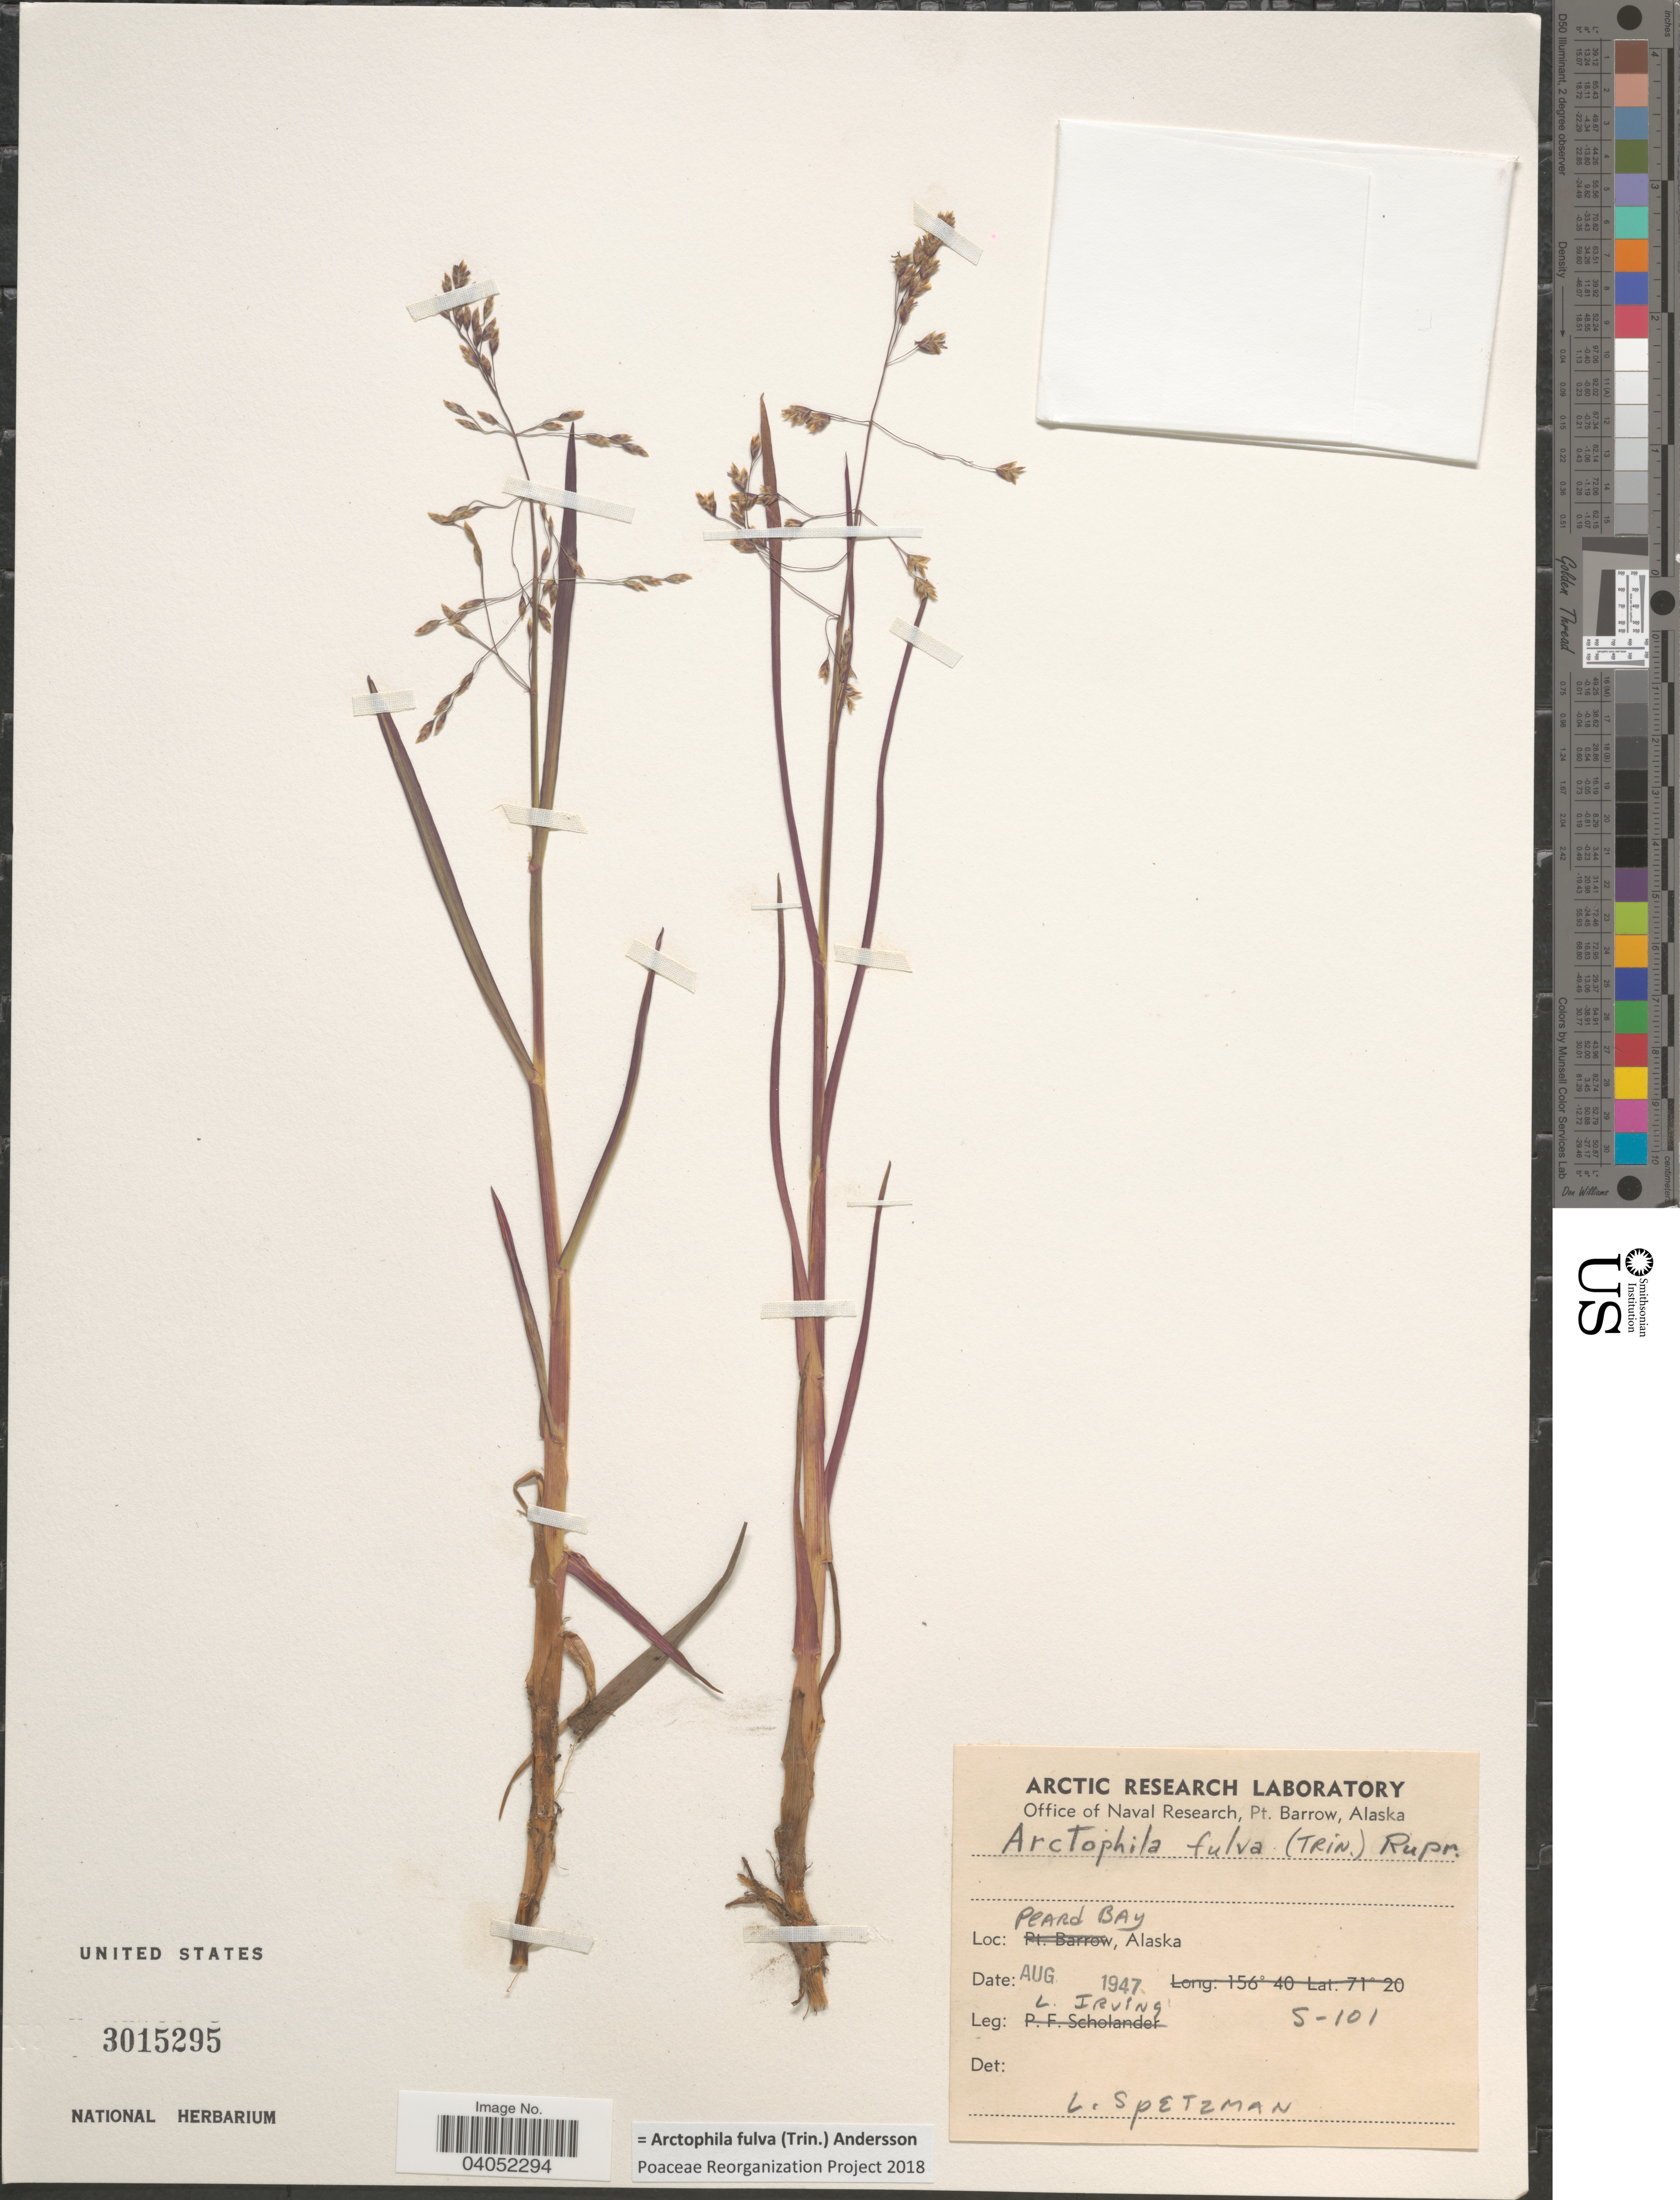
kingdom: Plantae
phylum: Tracheophyta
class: Liliopsida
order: Poales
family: Poaceae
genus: Arctophila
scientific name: Arctophila fulva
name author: (Trin.) Andersson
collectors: L. Irving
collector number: S-101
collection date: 1947-08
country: United States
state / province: Alaska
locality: Peard Bay.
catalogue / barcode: US 3015295